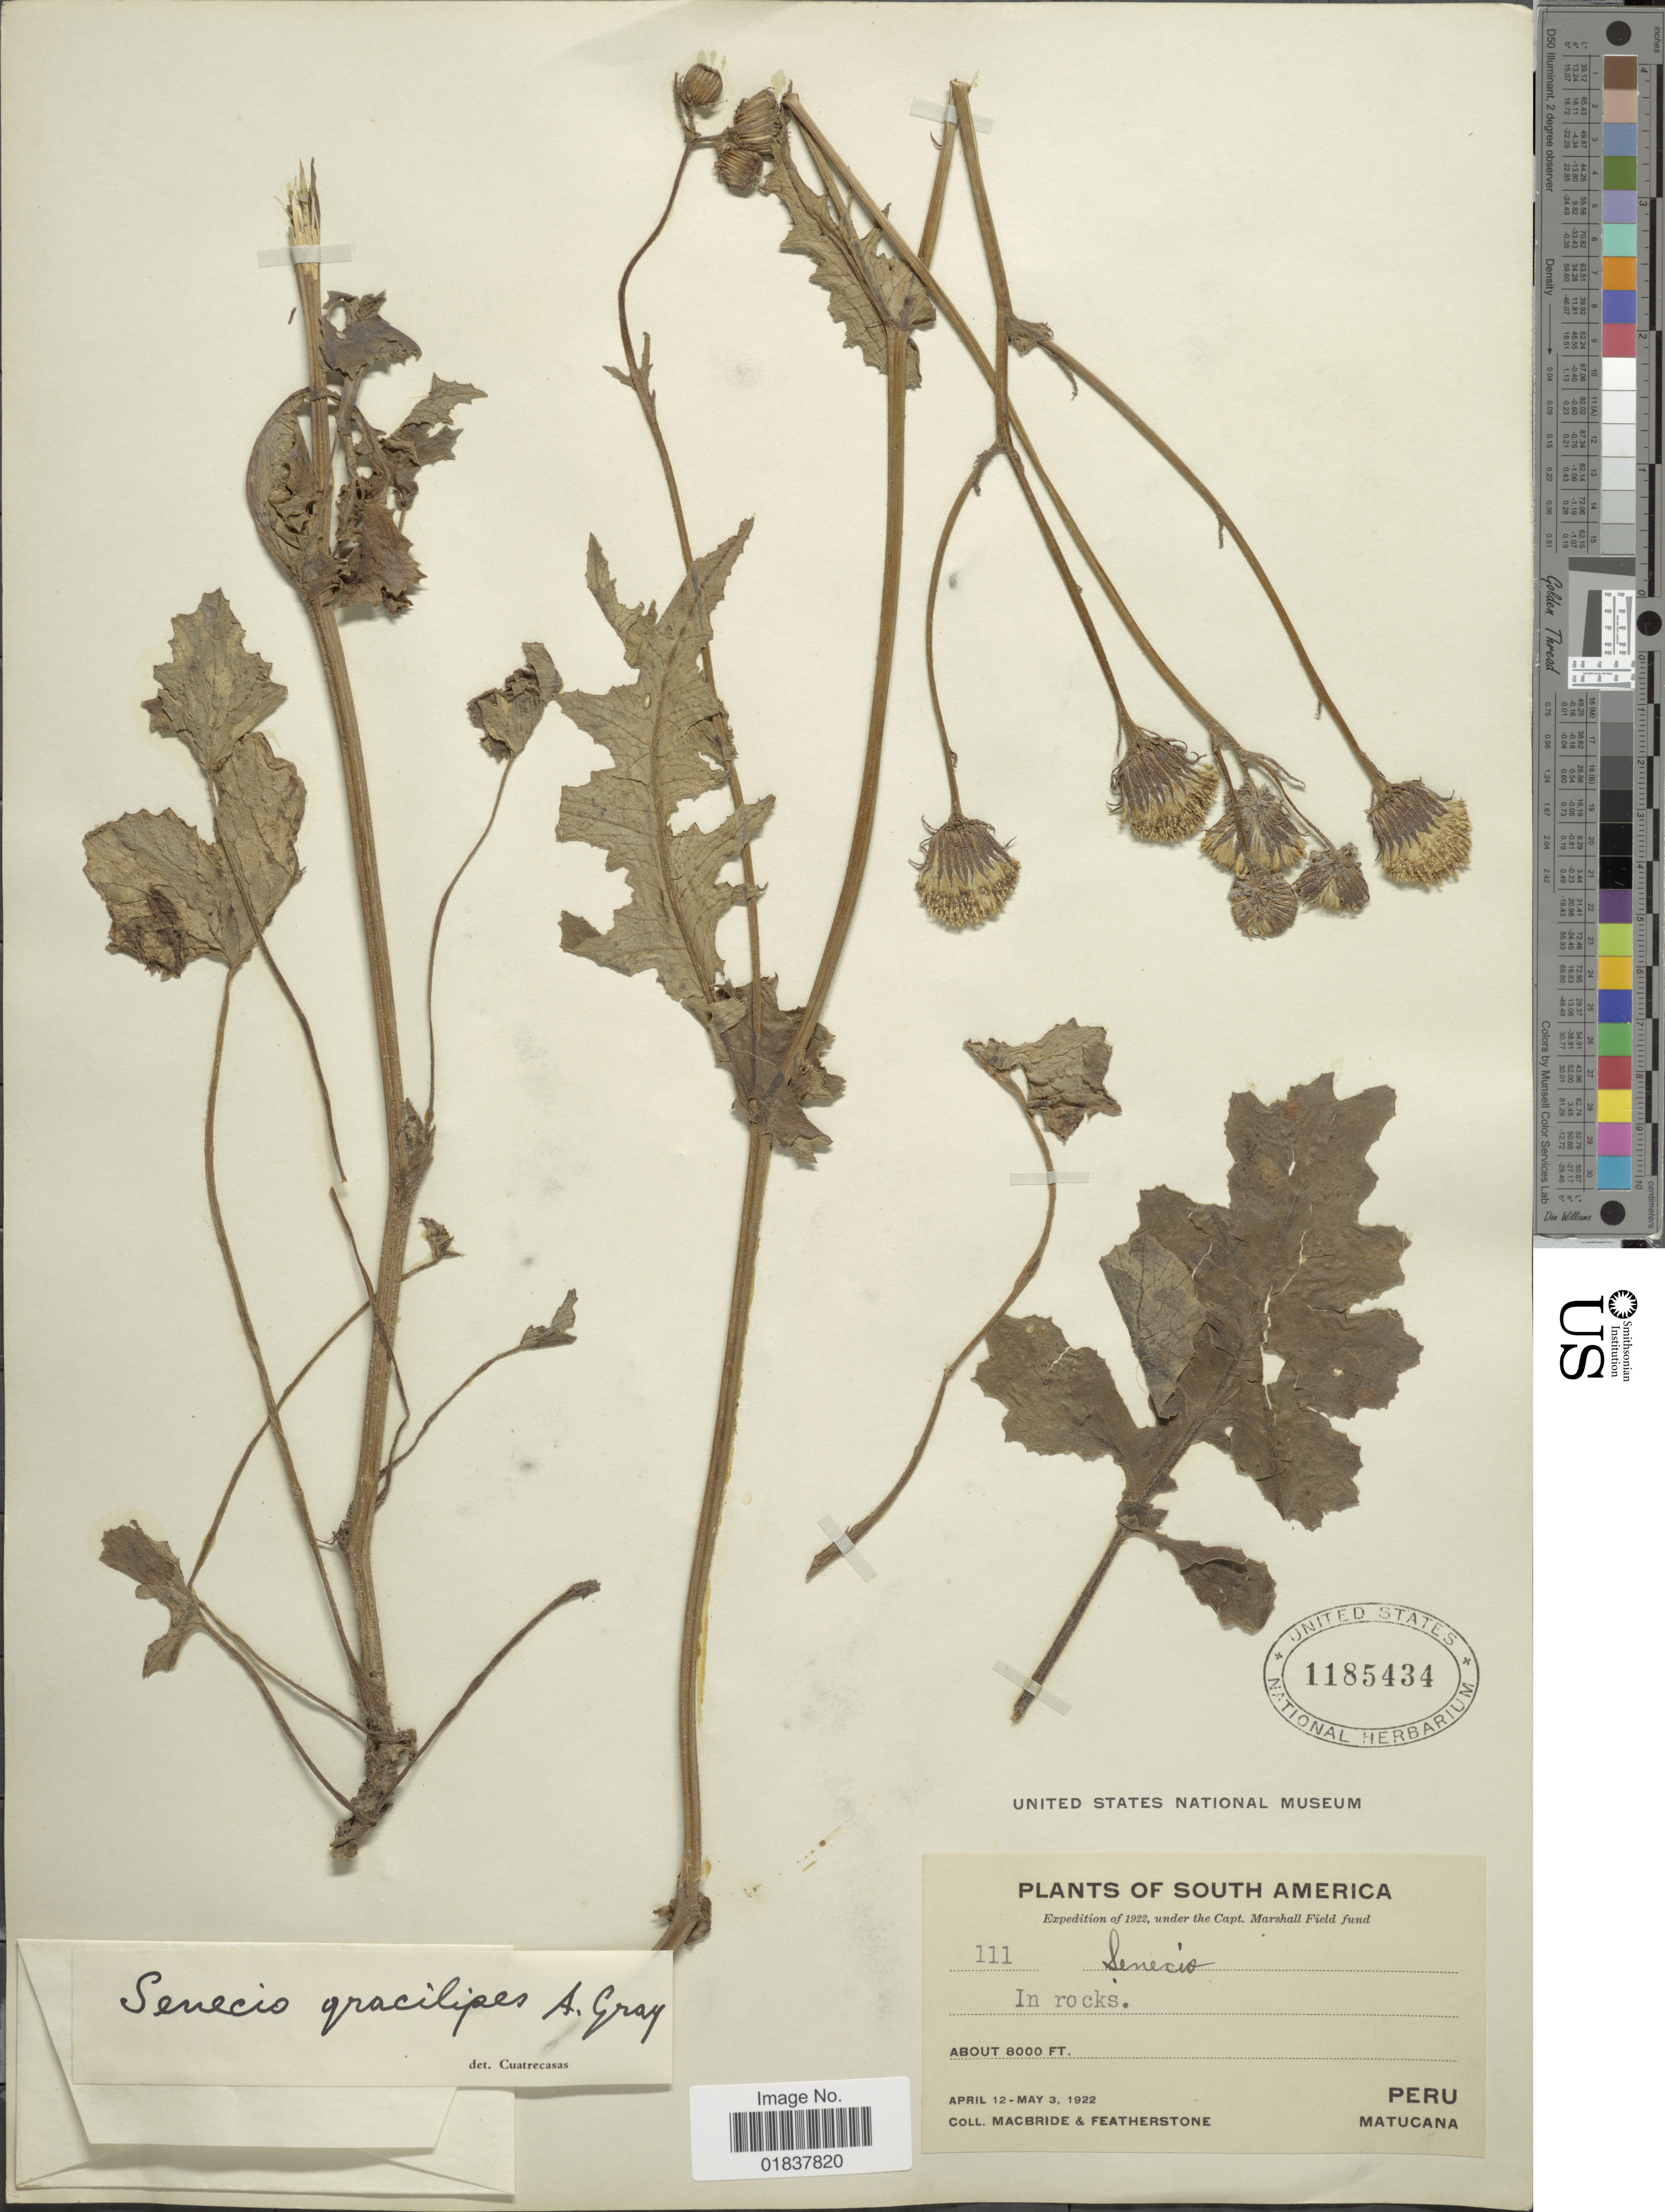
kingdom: Plantae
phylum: Tracheophyta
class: Magnoliopsida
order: Asterales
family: Asteraceae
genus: Senecio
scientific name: Senecio gracilipes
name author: A. Gray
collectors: Macbride, -- & -. Featherstone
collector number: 111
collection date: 1922-04-12/1922-05-03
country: Peru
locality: South America, Matucana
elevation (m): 2438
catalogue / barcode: US 1185434